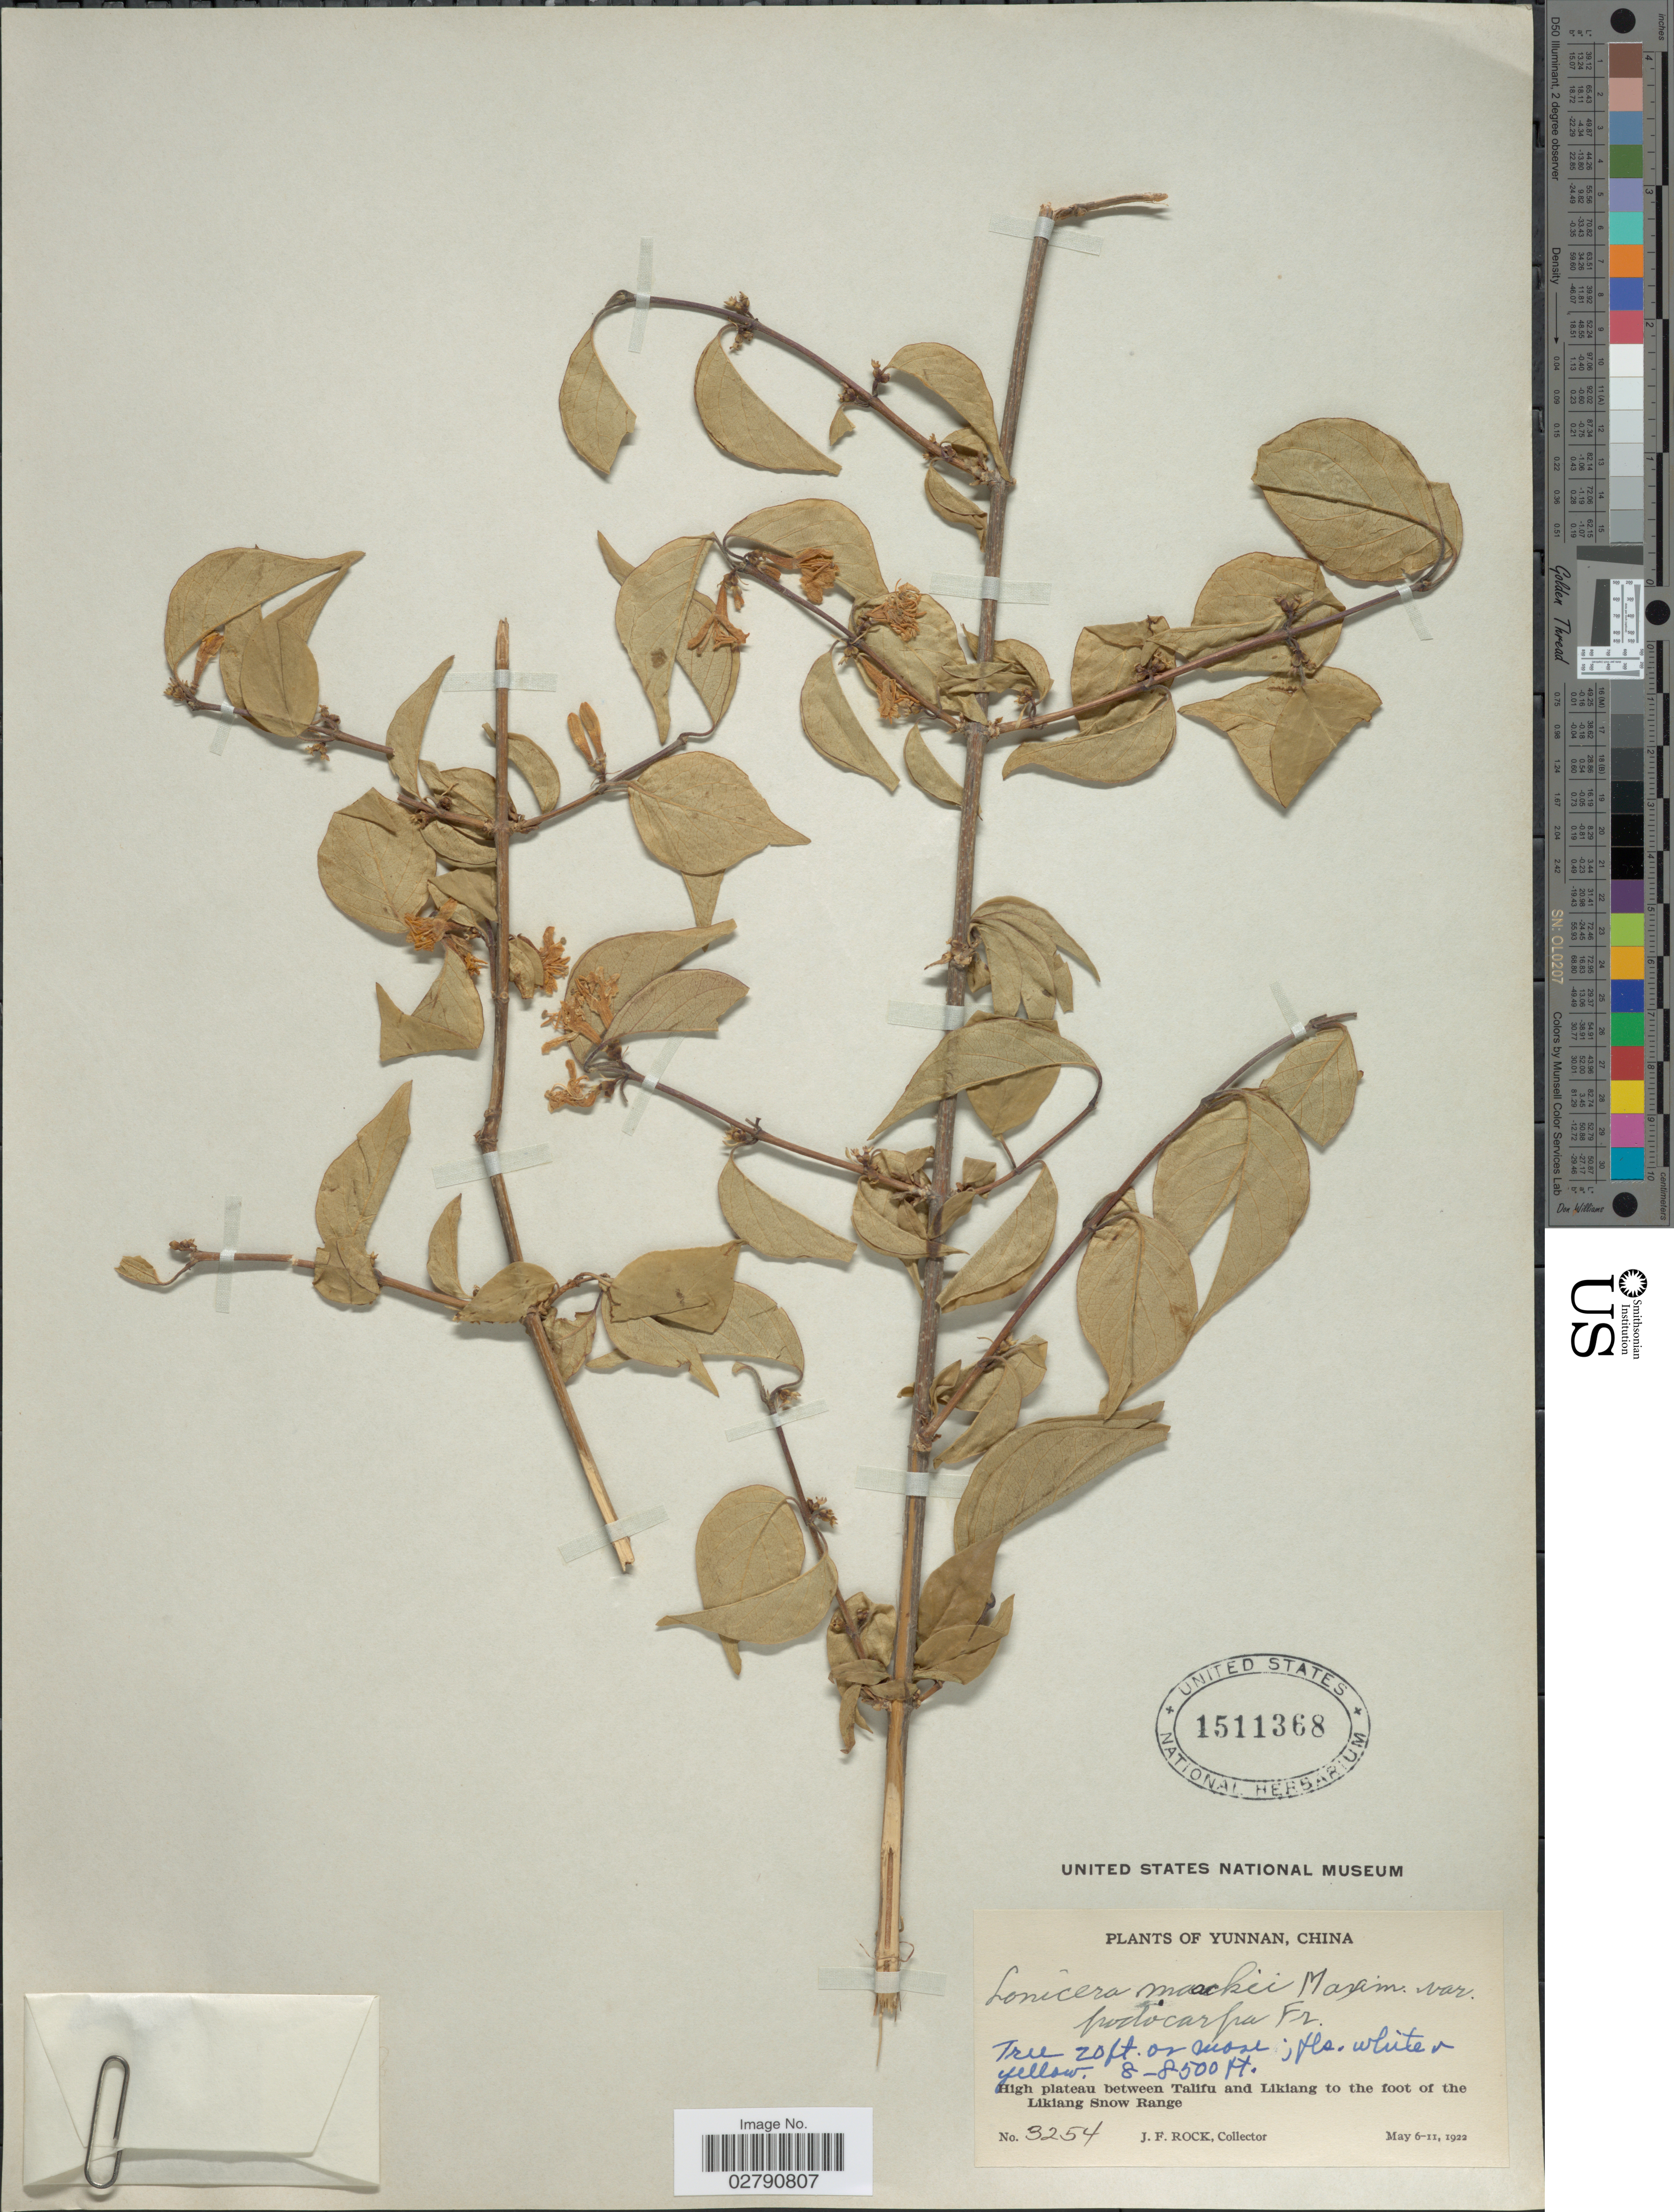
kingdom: Plantae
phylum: Tracheophyta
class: Magnoliopsida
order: Dipsacales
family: Caprifoliaceae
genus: Lonicera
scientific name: Lonicera maackii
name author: (Rupr.) Maxim.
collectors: J. Rock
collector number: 3254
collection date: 1922-05-06/1922-05-11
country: China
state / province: Yunnan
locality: High plateau between Talifu and Likiang to the foot of the Likiang Snow Range.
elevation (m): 2438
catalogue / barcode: US 1511368